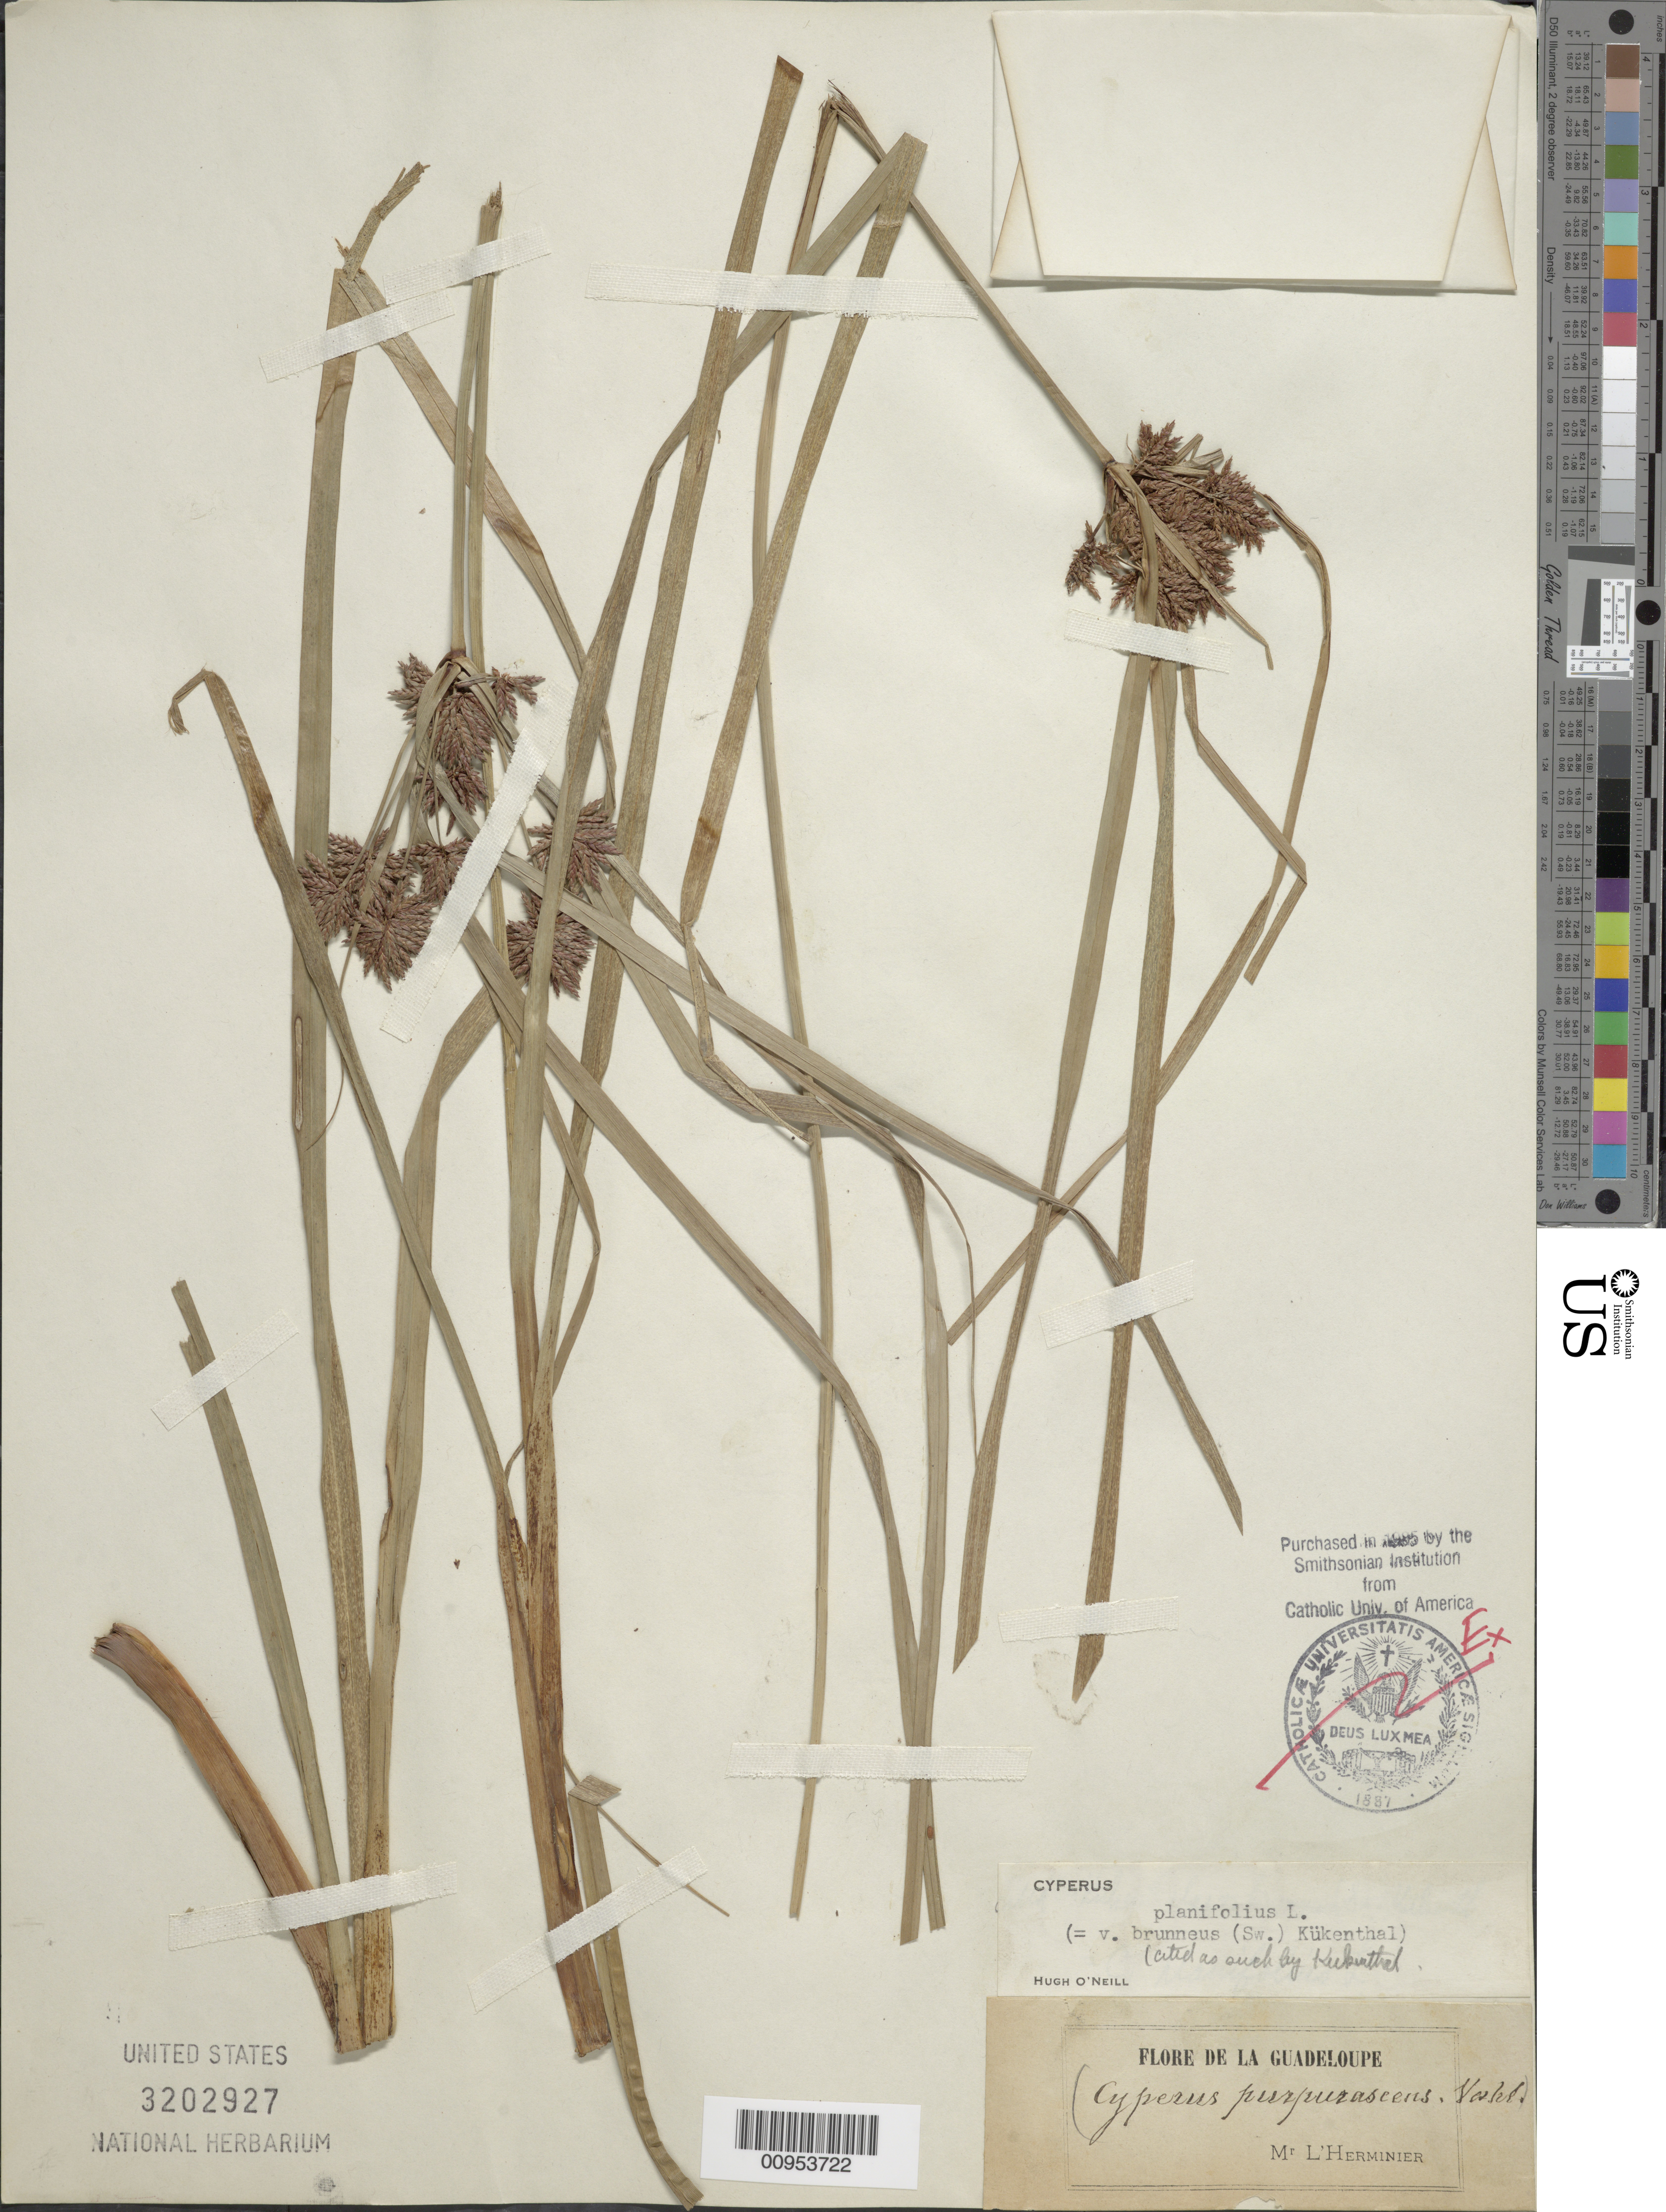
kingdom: Plantae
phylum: Tracheophyta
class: Liliopsida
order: Poales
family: Cyperaceae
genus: Cyperus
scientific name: Cyperus brunneus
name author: Sw.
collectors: M. L'Herminier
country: Guadeloupe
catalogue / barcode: US 3202927